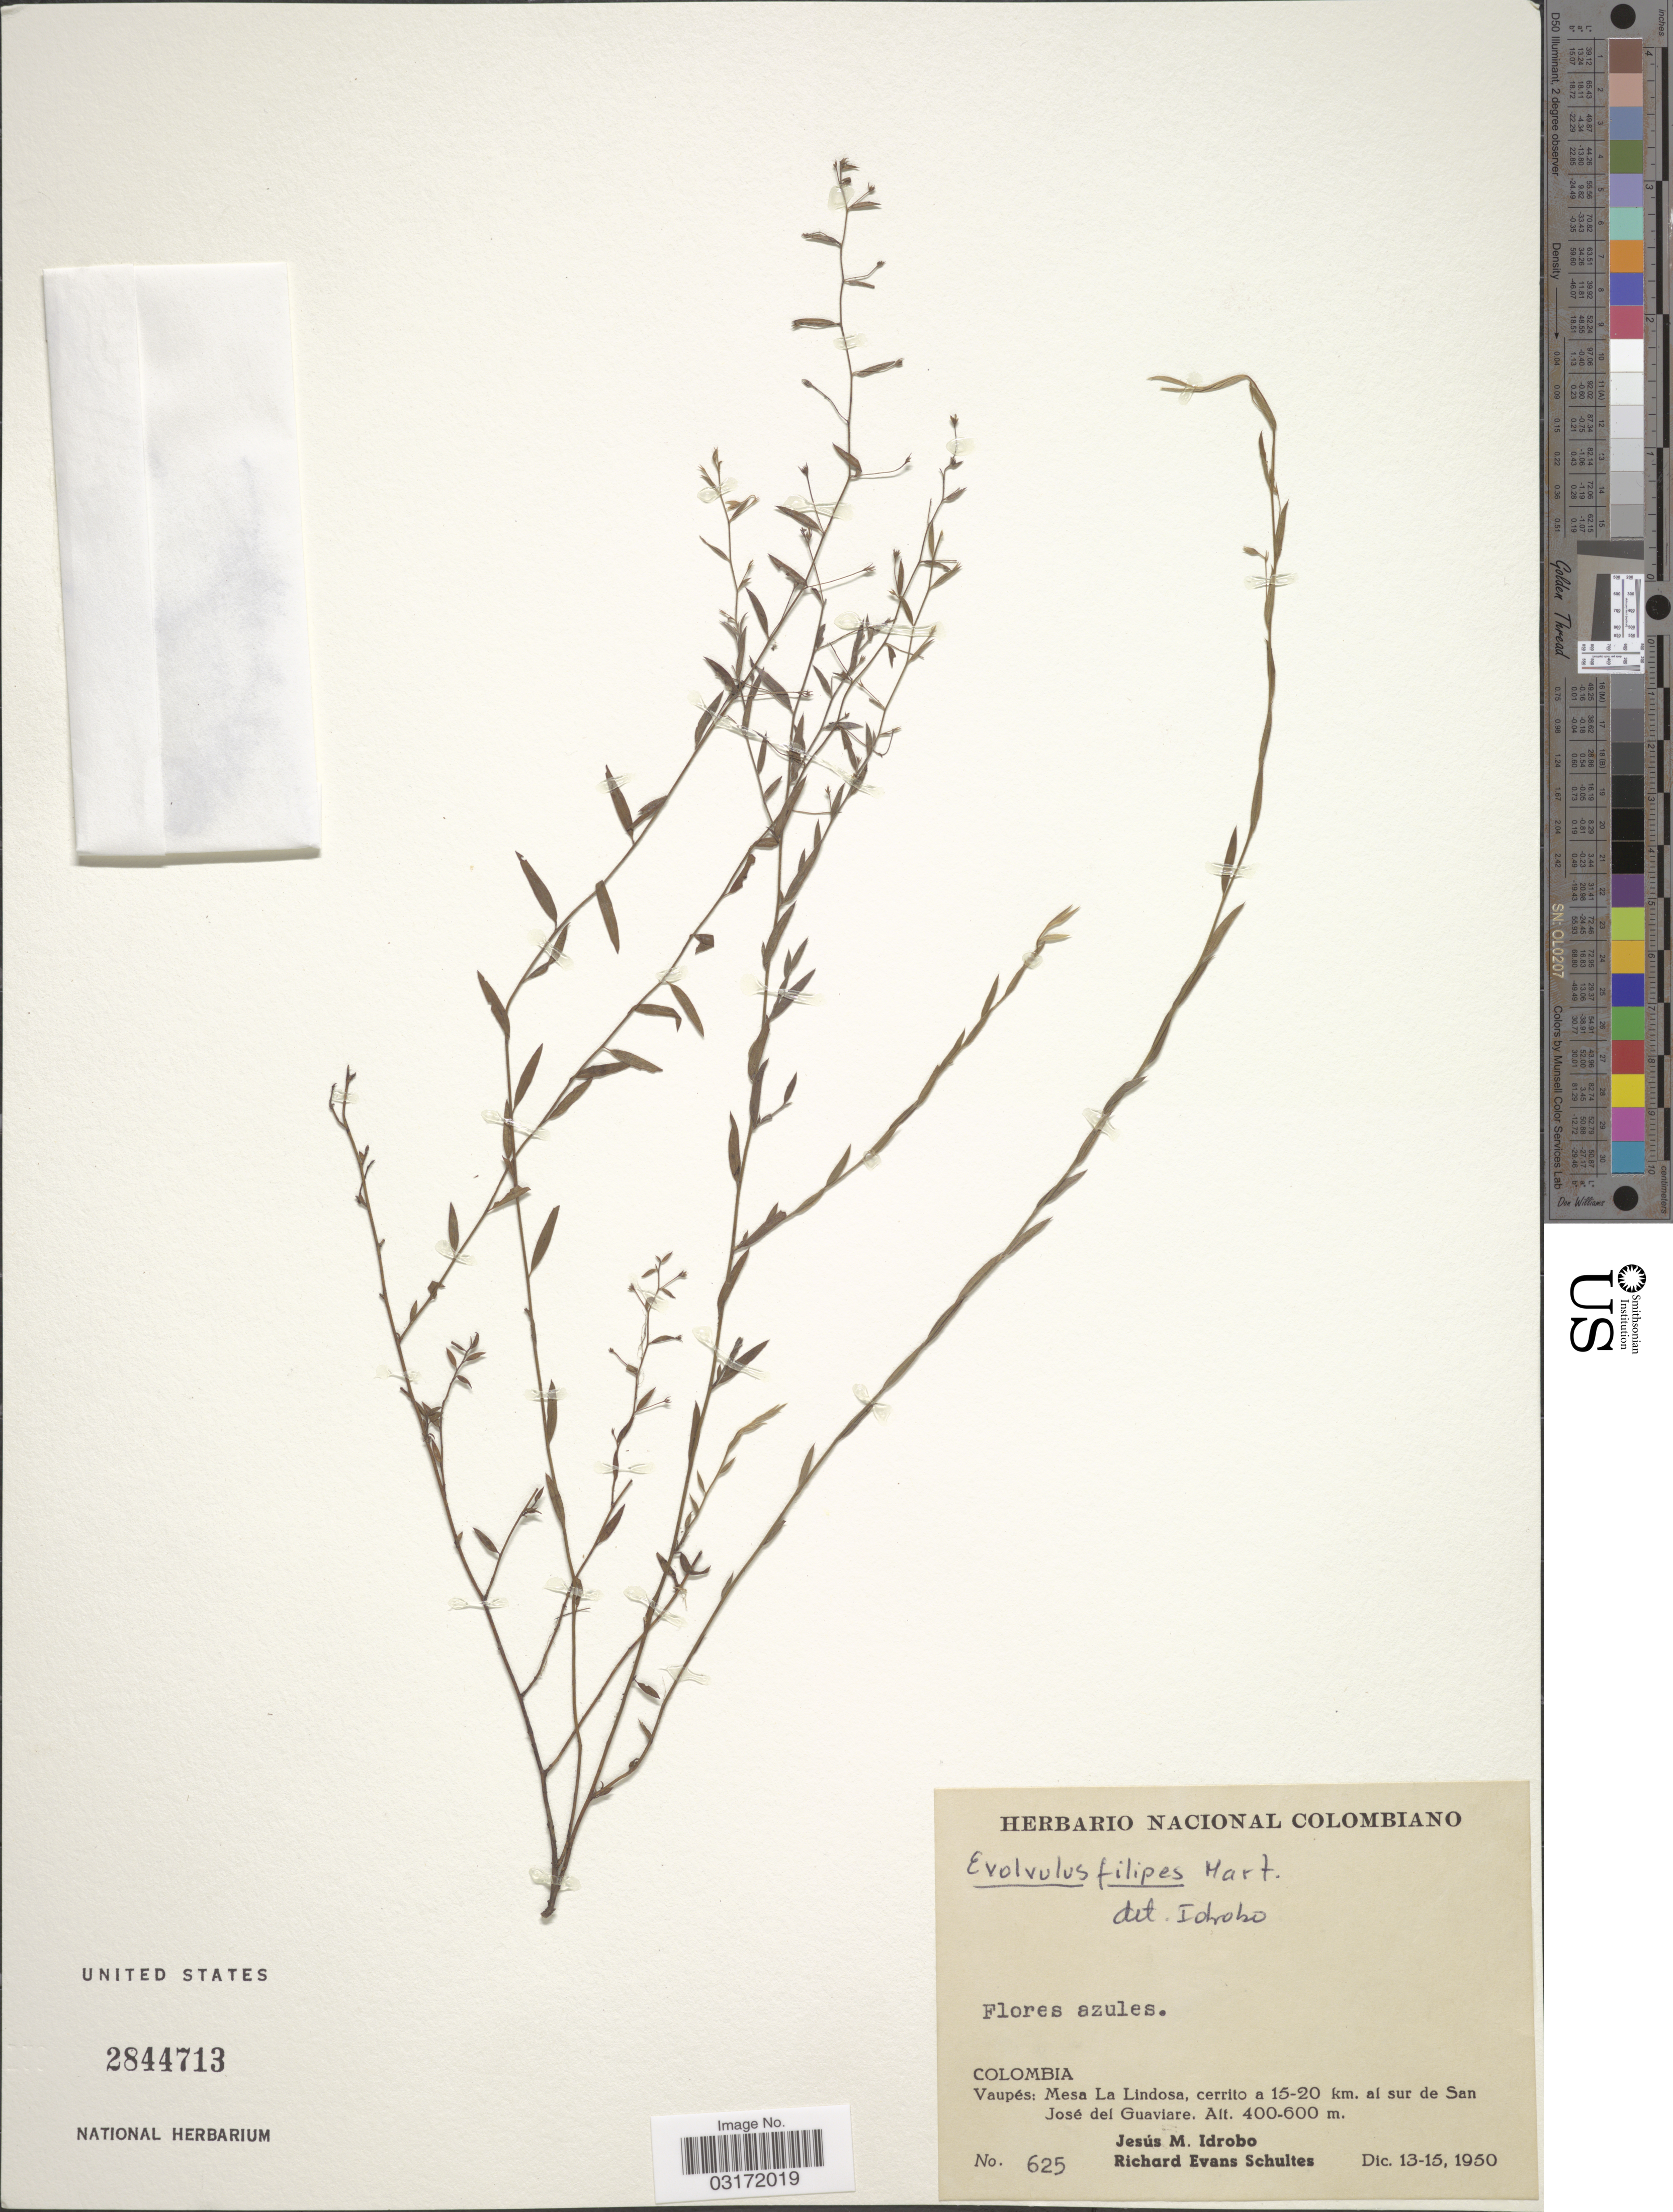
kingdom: Plantae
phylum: Tracheophyta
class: Magnoliopsida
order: Solanales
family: Convolvulaceae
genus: Evolvulus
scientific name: Evolvulus filipes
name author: Mart.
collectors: J. M. Idrobo & R. E. Schultes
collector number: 625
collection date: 1950-12-13/1950-12-15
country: Colombia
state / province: Vaupés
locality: Mesa La Lindosa, cerrito a 15-20 km. al sur de San José del Guaviare.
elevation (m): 400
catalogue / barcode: US 2844713